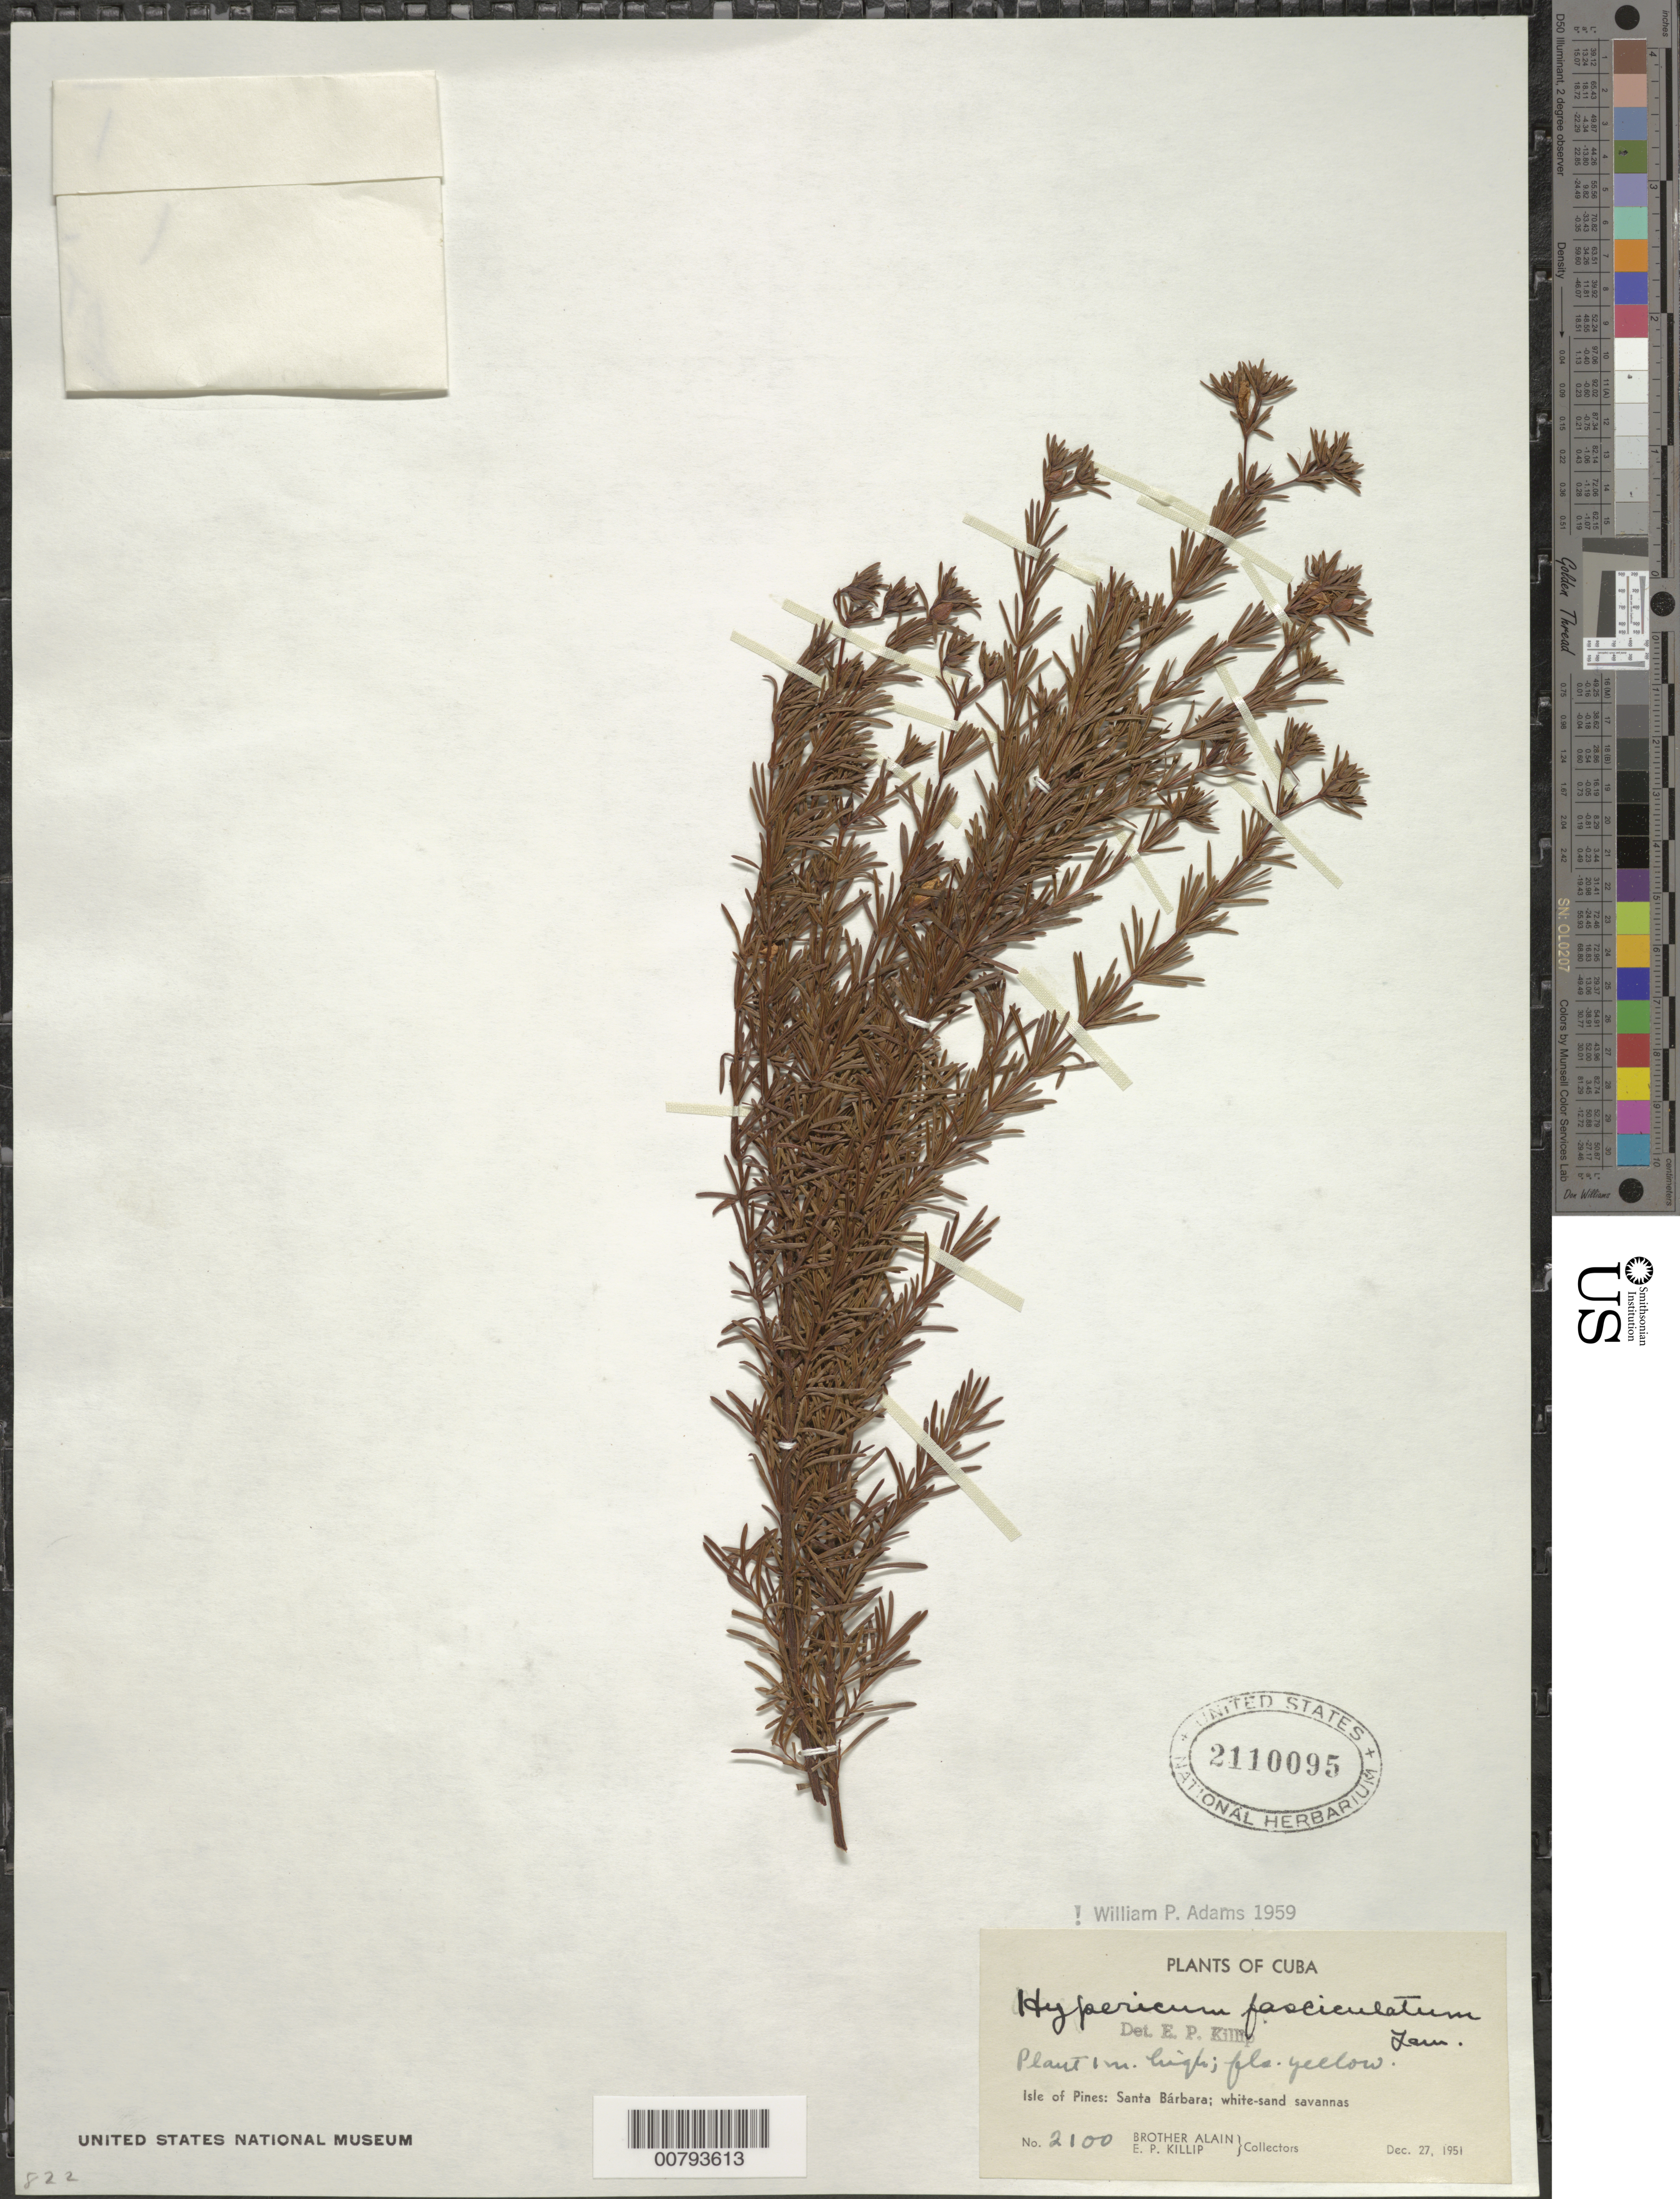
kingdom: Plantae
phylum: Tracheophyta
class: Magnoliopsida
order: Malpighiales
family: Hypericaceae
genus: Hypericum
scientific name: Hypericum fasciculatum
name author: Lam.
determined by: Killip, Ellsworth P.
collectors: A. H. Liogier & E. P. Killip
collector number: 2100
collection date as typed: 27 Dec 1951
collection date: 1951-12-27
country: Cuba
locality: Isle of Pines; Santa Bárbara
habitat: White-sand savannas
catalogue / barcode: US 2110095